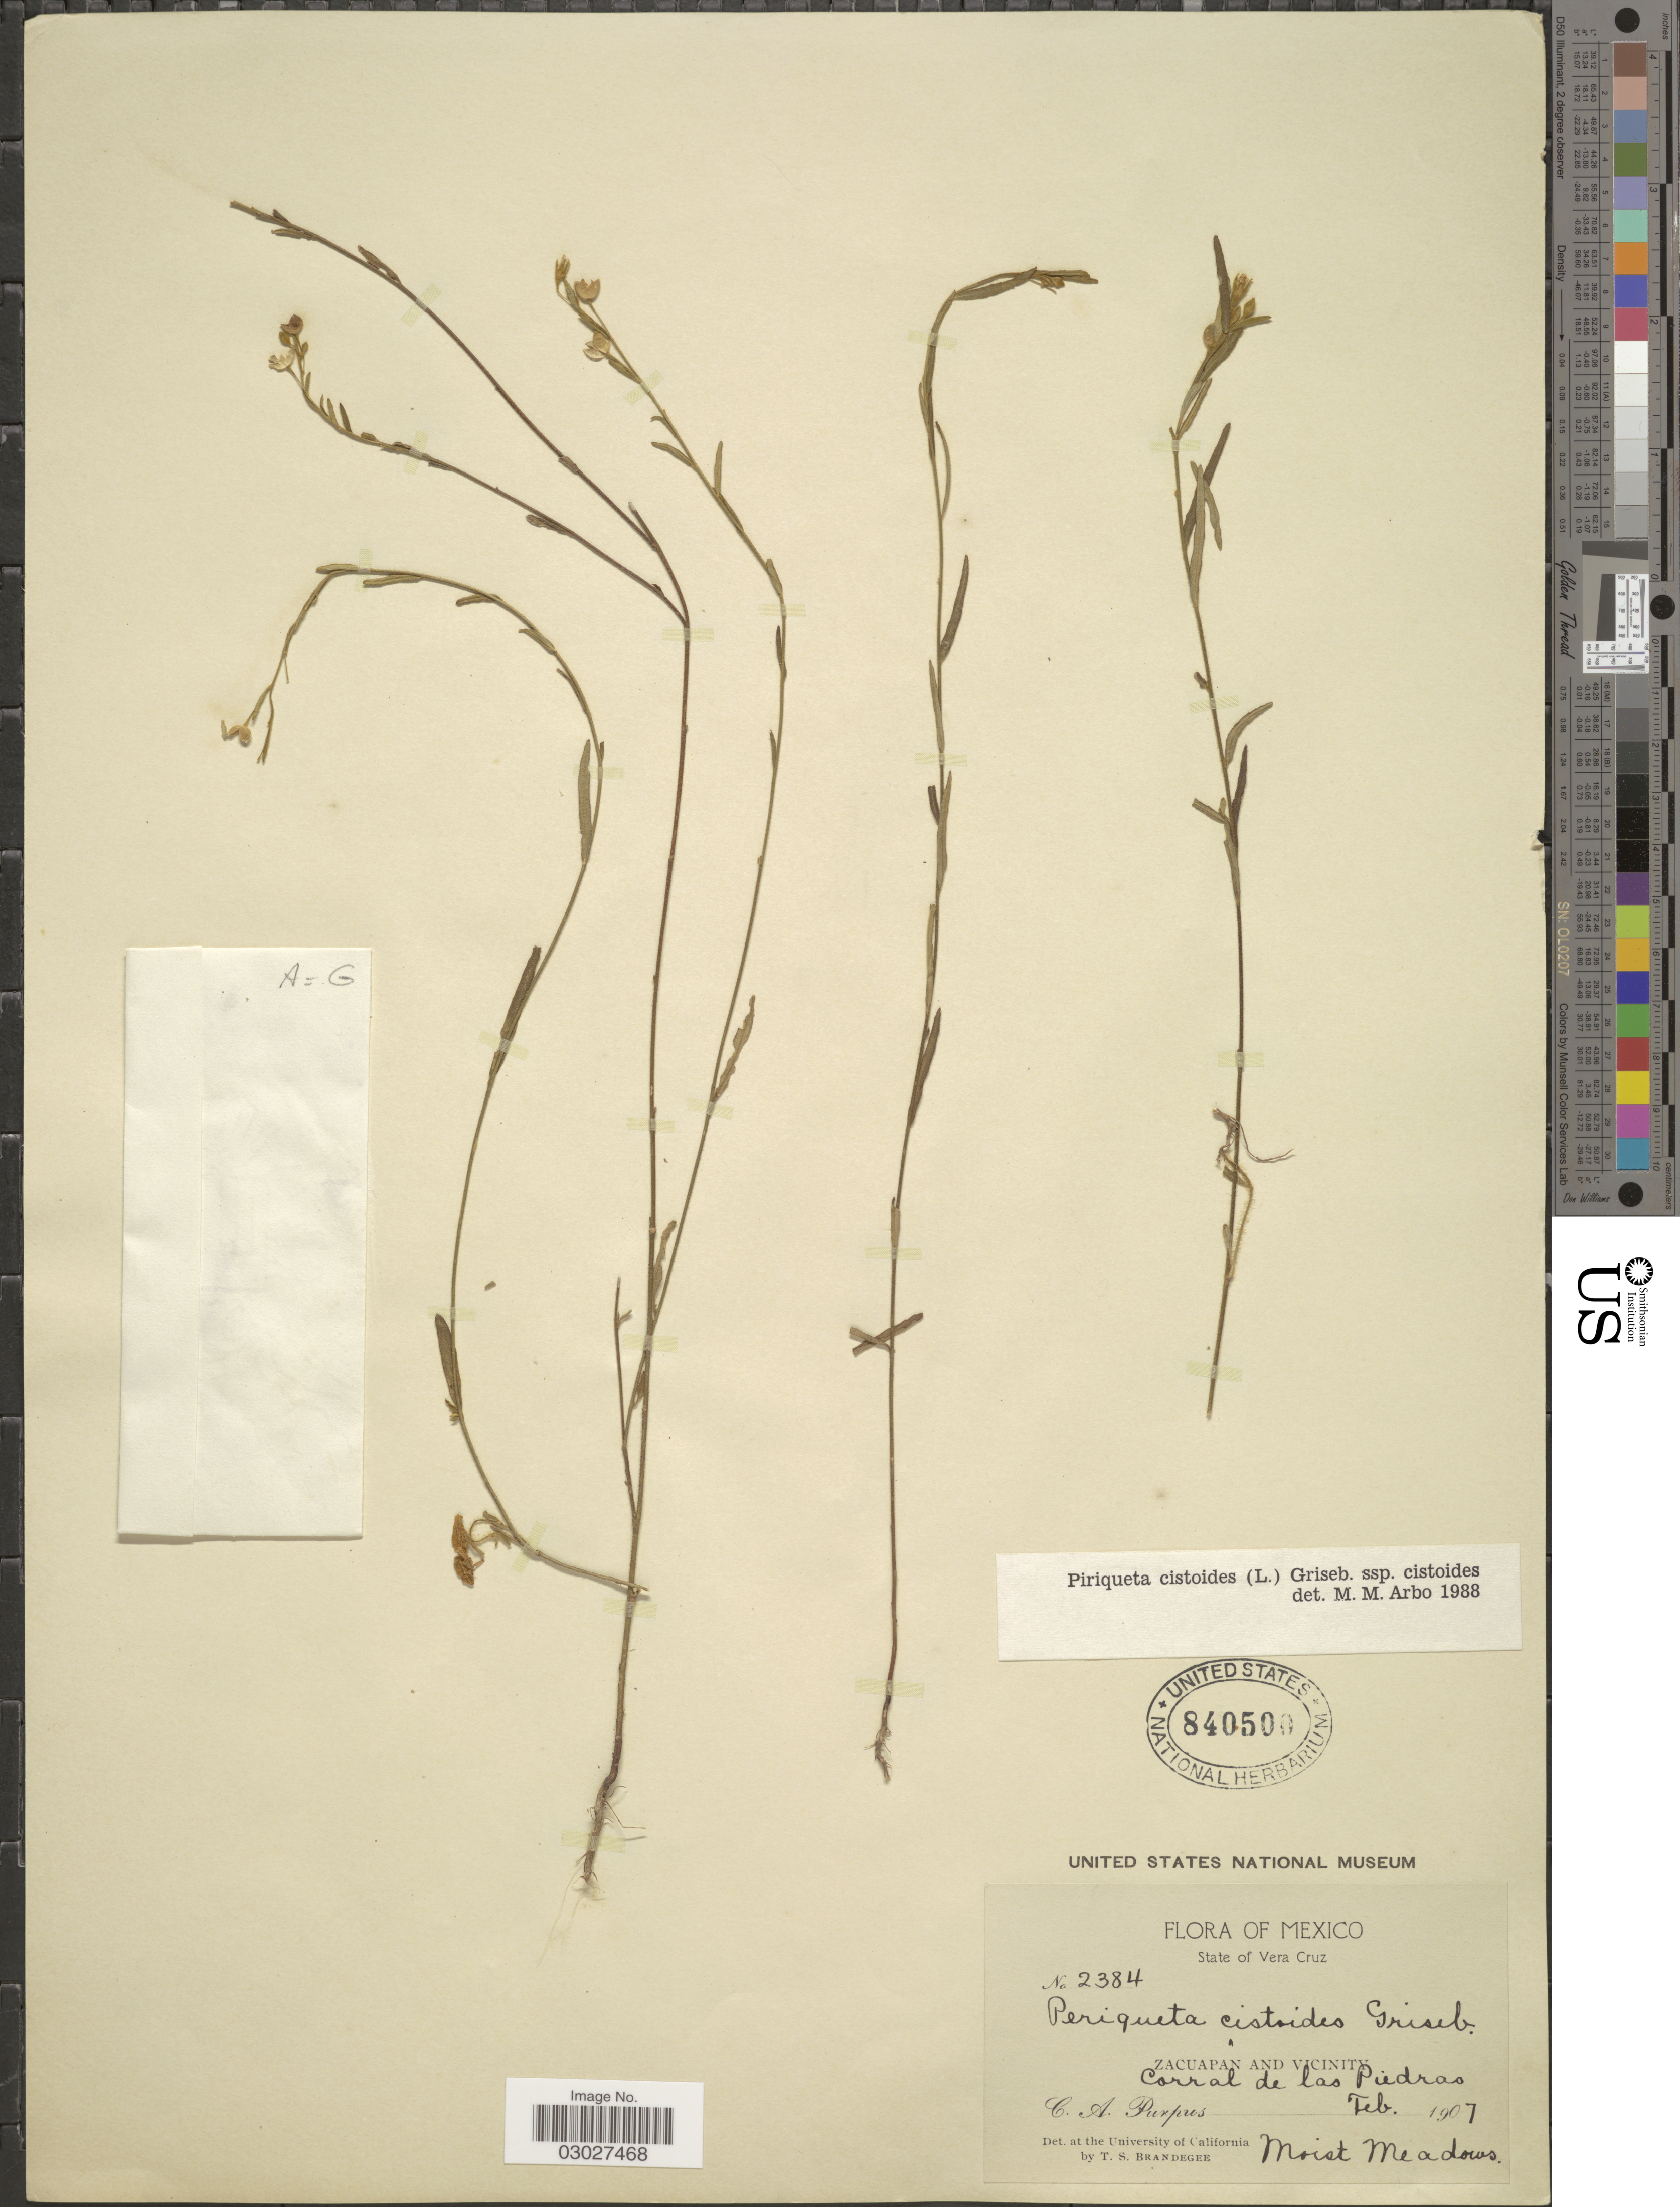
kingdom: Plantae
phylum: Tracheophyta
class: Magnoliopsida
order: Malpighiales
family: Turneraceae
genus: Piriqueta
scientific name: Piriqueta cistoides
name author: (L.) Griseb.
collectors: T. S. Brandegee (herbarium)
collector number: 2384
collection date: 1907-02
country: Mexico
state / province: Veracruz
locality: Zacuapan and Vicinity. Corral de las Piedras.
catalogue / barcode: US 840500